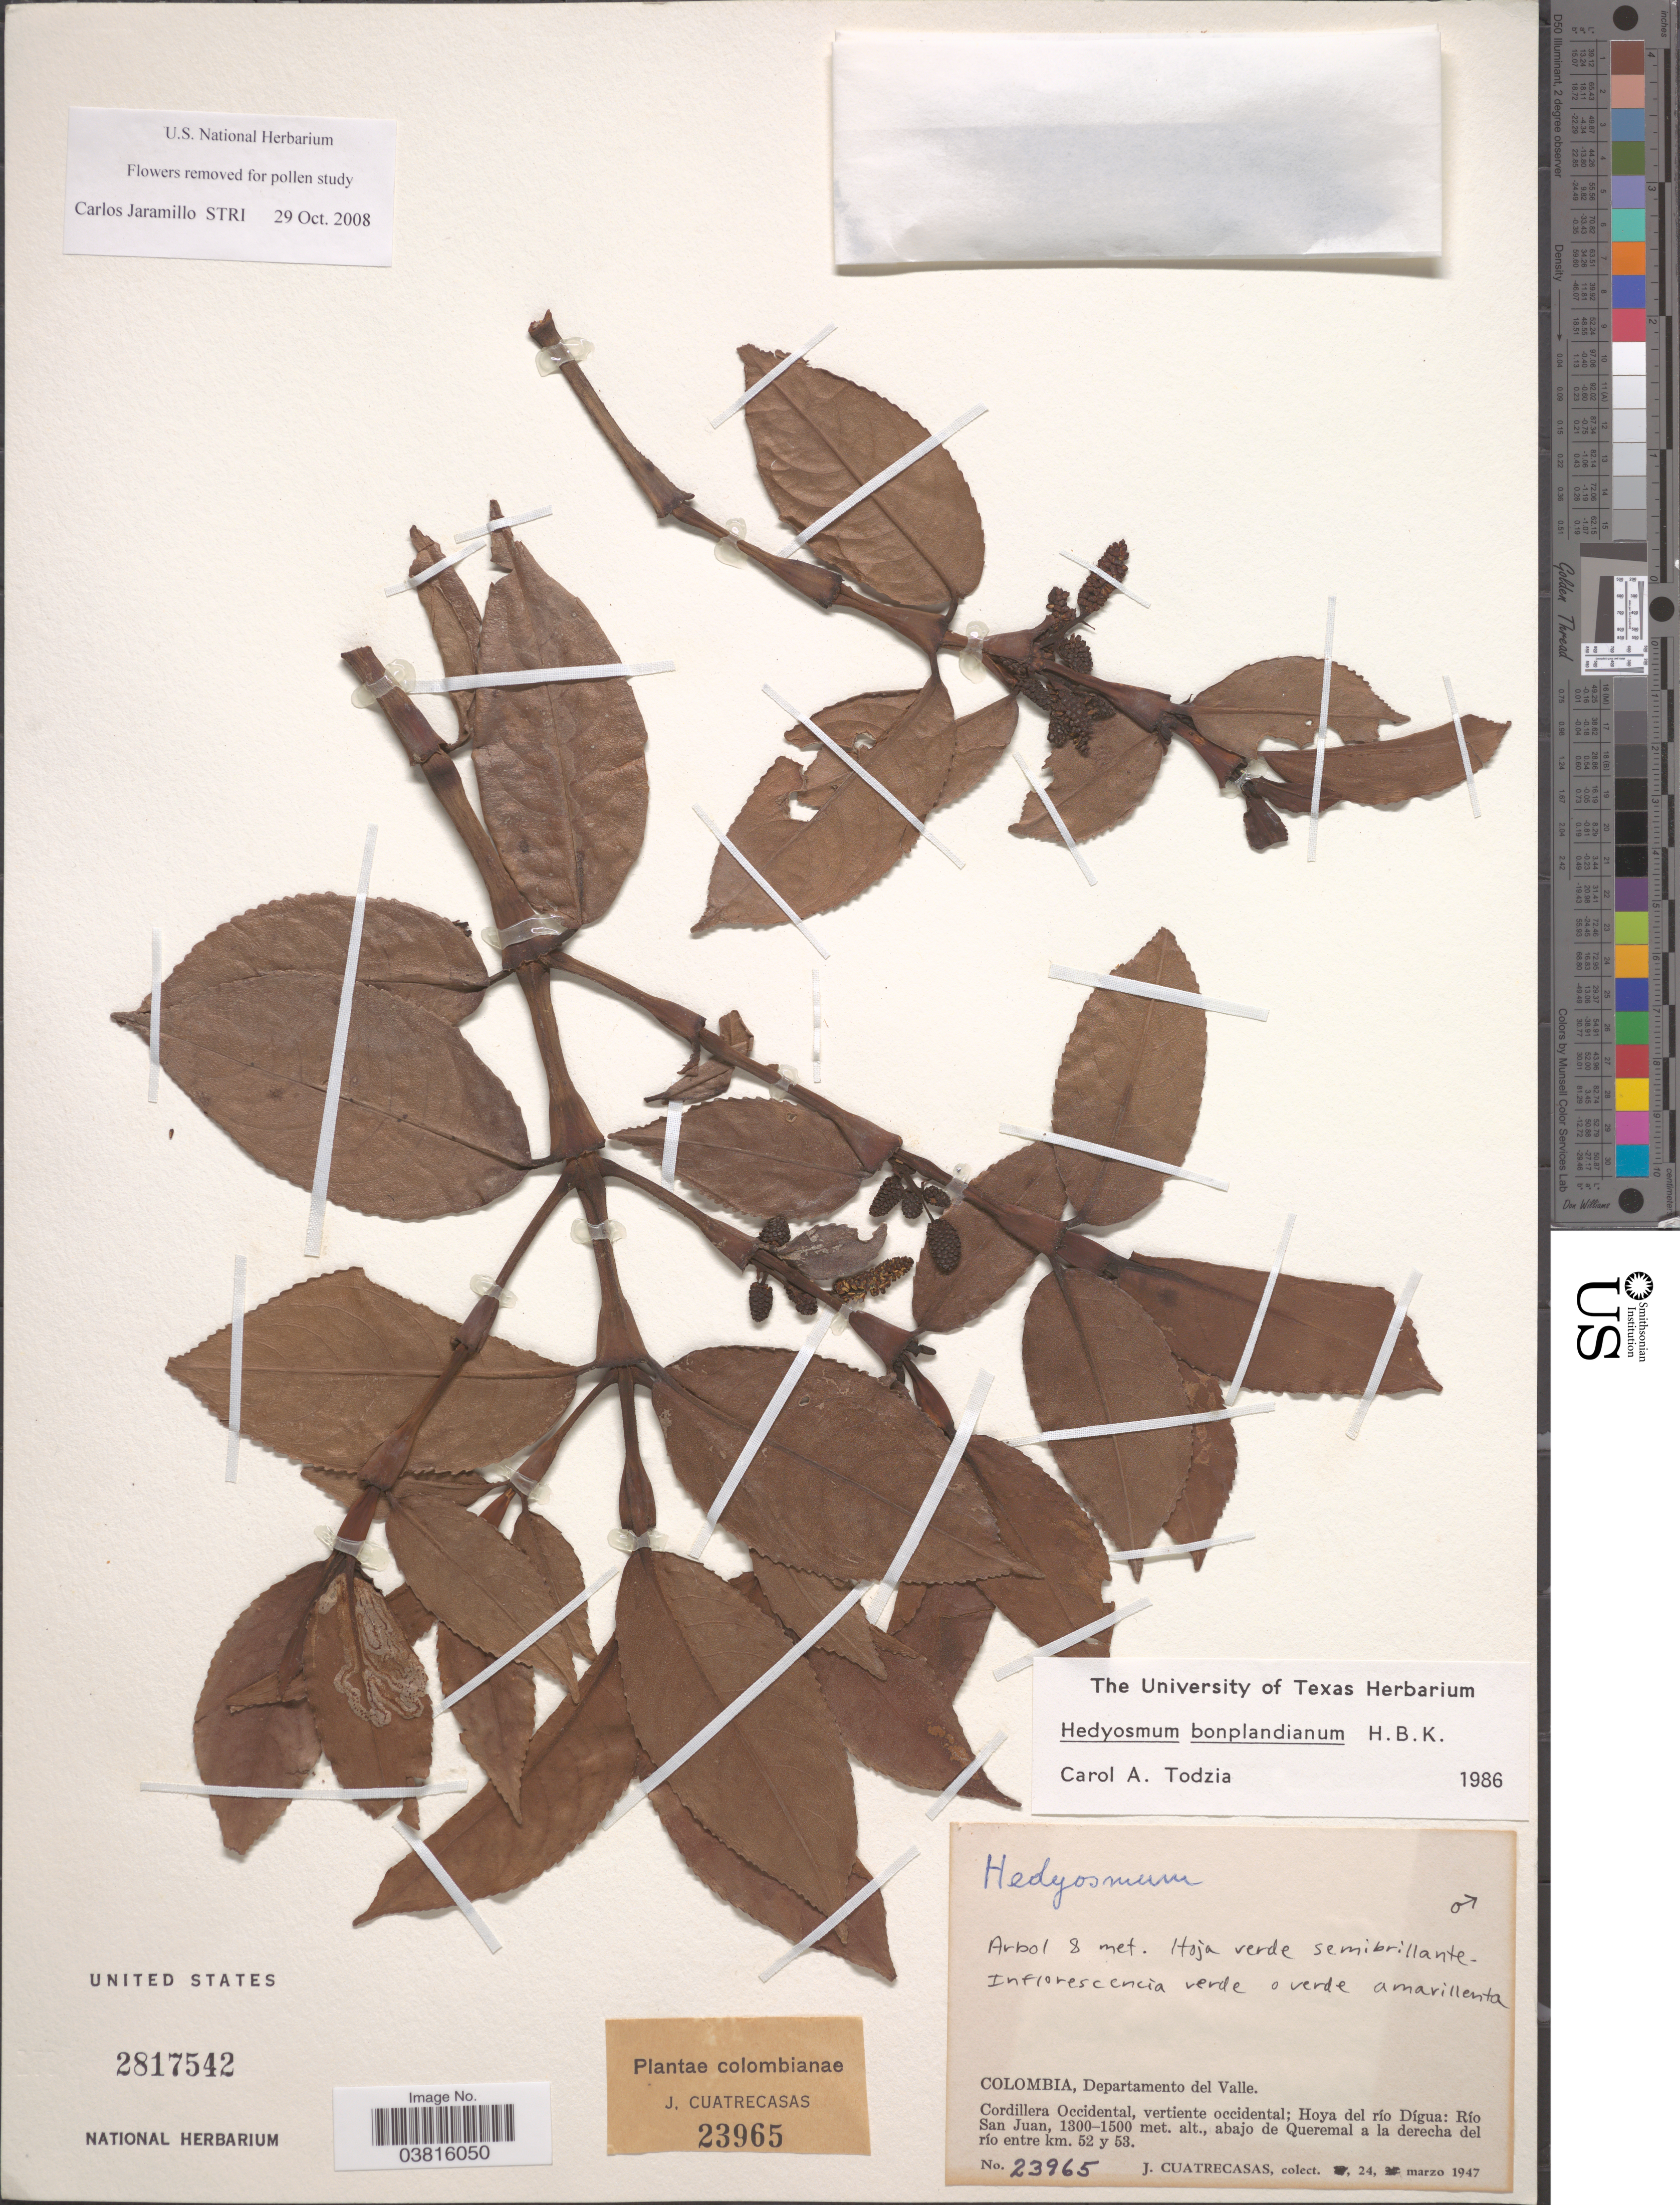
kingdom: Plantae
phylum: Tracheophyta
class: Magnoliopsida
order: Chloranthales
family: Chloranthaceae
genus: Hedyosmum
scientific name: Hedyosmum bonplandianum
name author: Kunth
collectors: J. Cuatrecasas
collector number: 23965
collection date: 1947-03-24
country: Colombia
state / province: Valle del Cauca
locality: Departamento del Valle. Cordillera Occidental, vertiente occidental; Hoya del río Dígua: Río San Juan, abajo de Queremal a la derecha del río entre km. 52 y 53.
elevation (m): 1300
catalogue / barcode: US 2817542